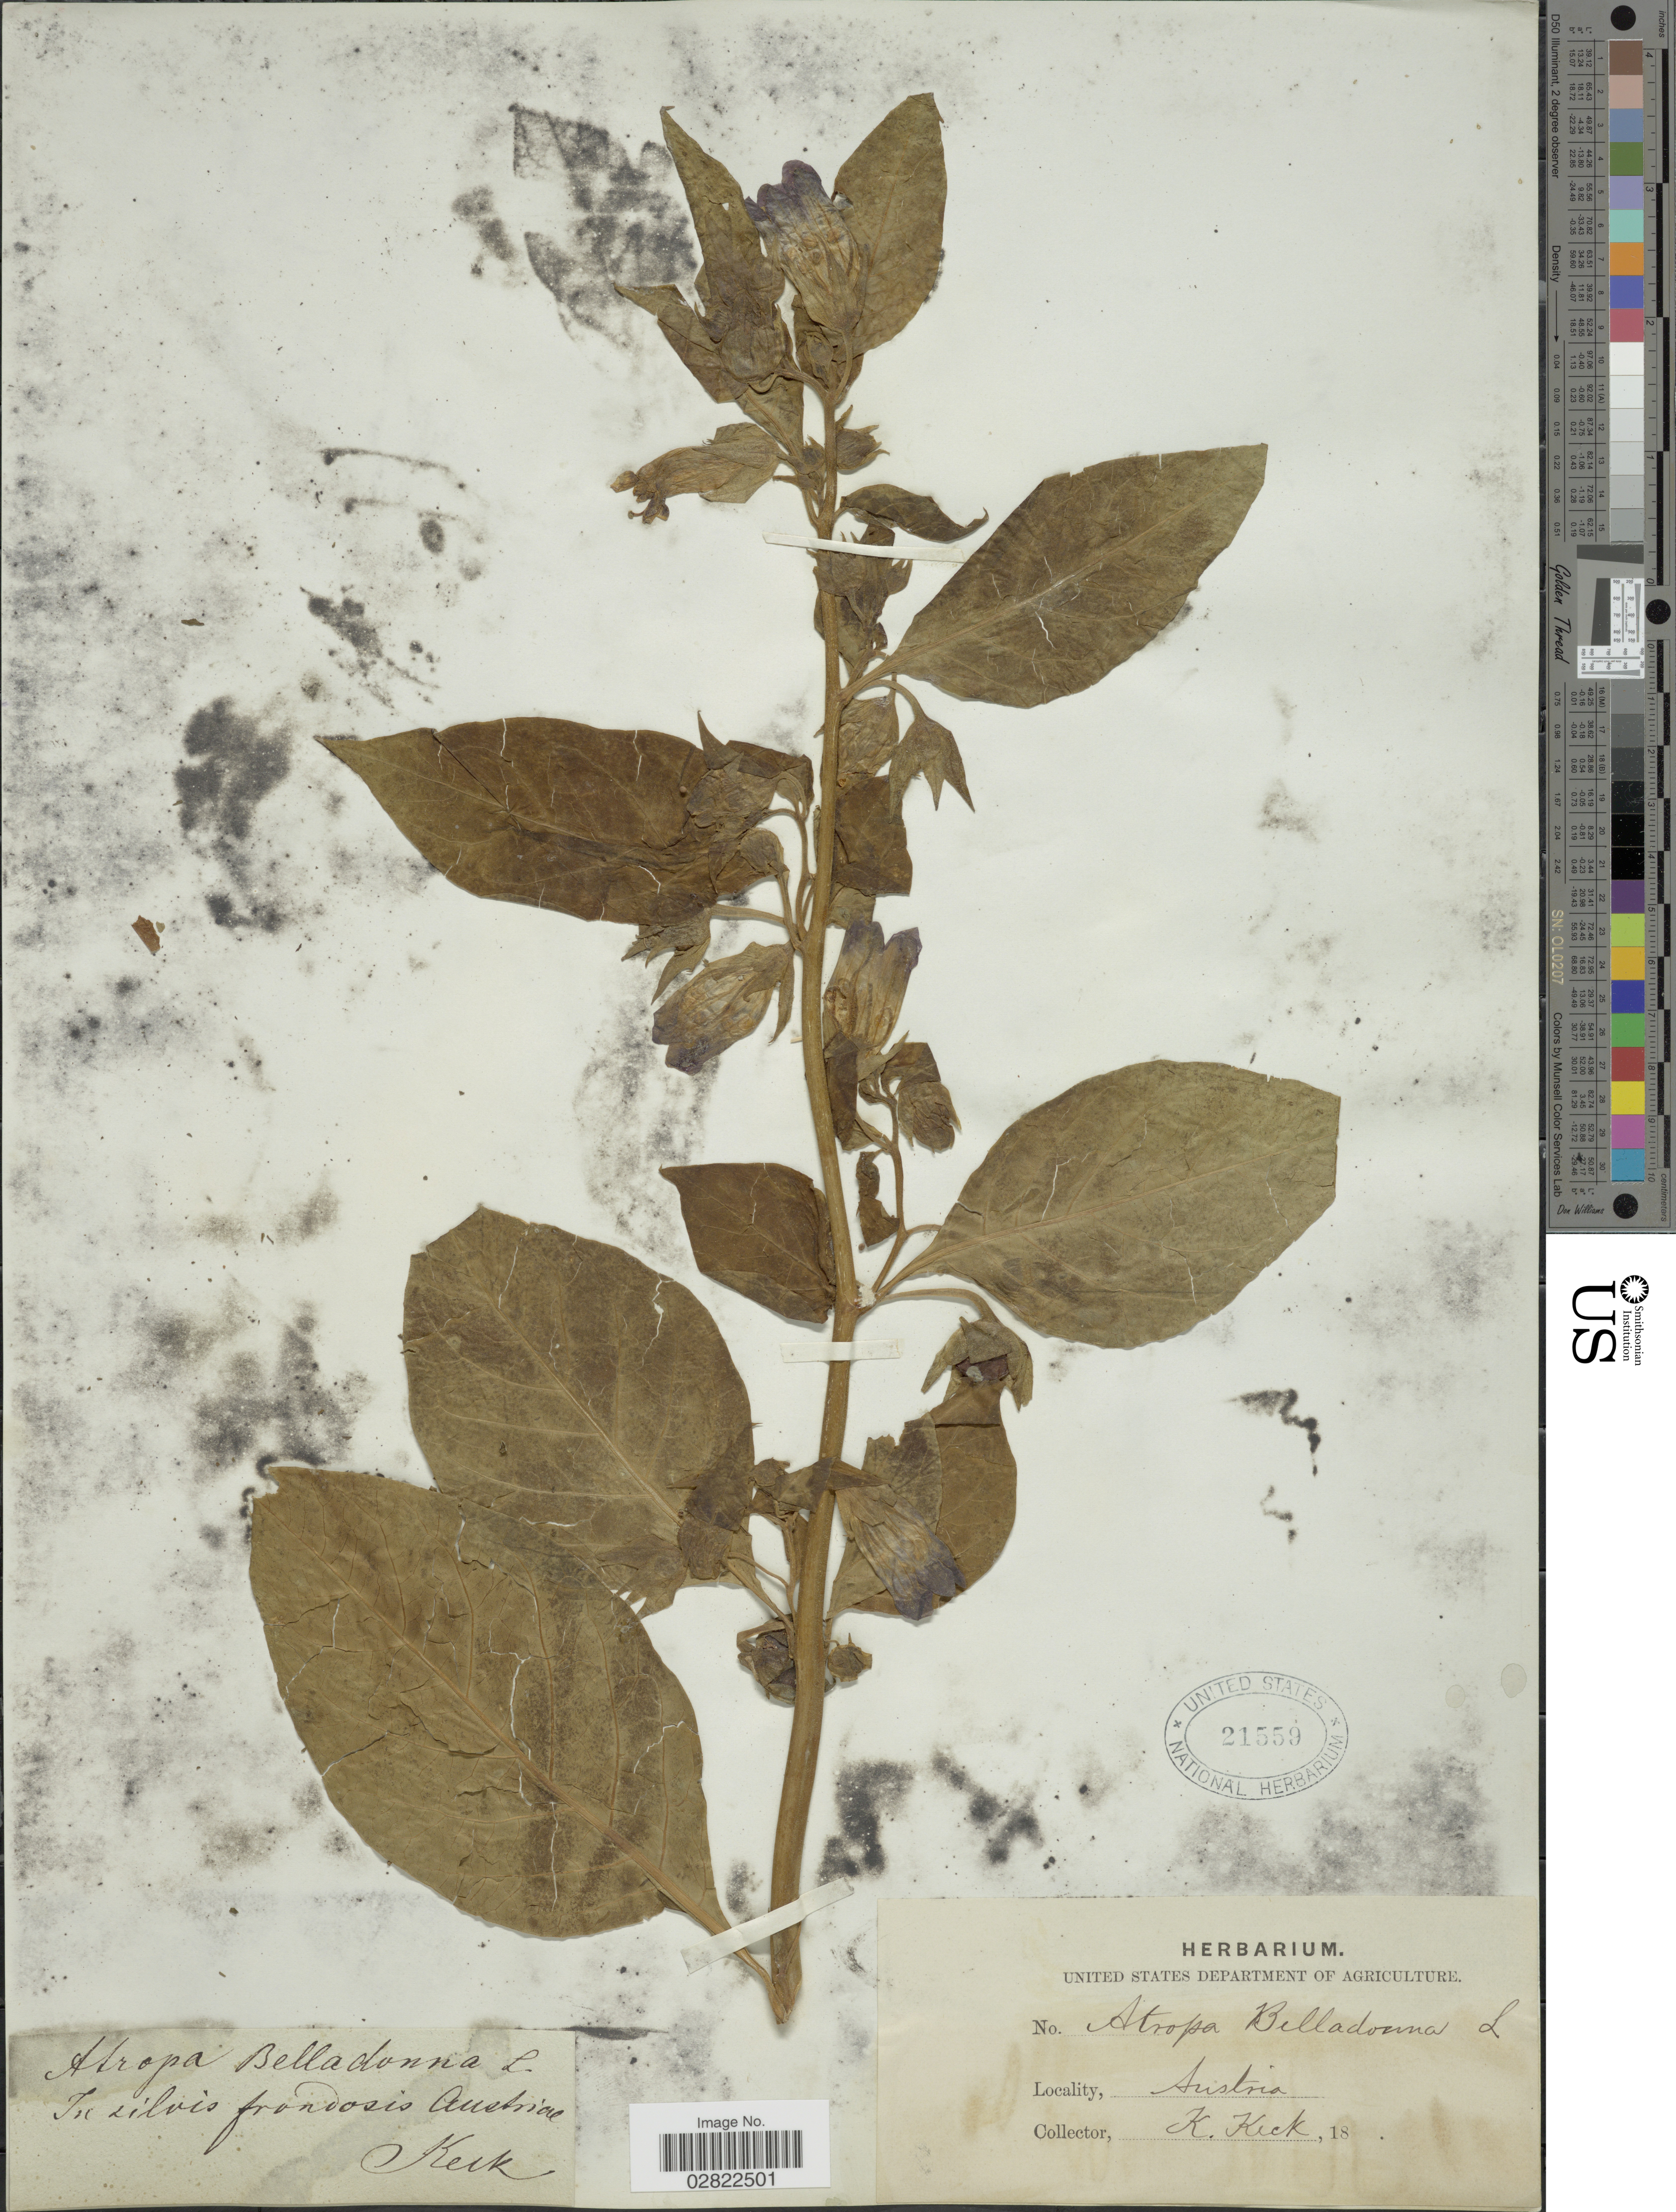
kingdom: Plantae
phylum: Tracheophyta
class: Magnoliopsida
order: Solanales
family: Solanaceae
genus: Atropa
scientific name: Atropa belladonna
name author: L.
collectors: K. Keck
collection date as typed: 18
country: Austria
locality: In silvis frondosis Austricae.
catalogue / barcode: US 21559